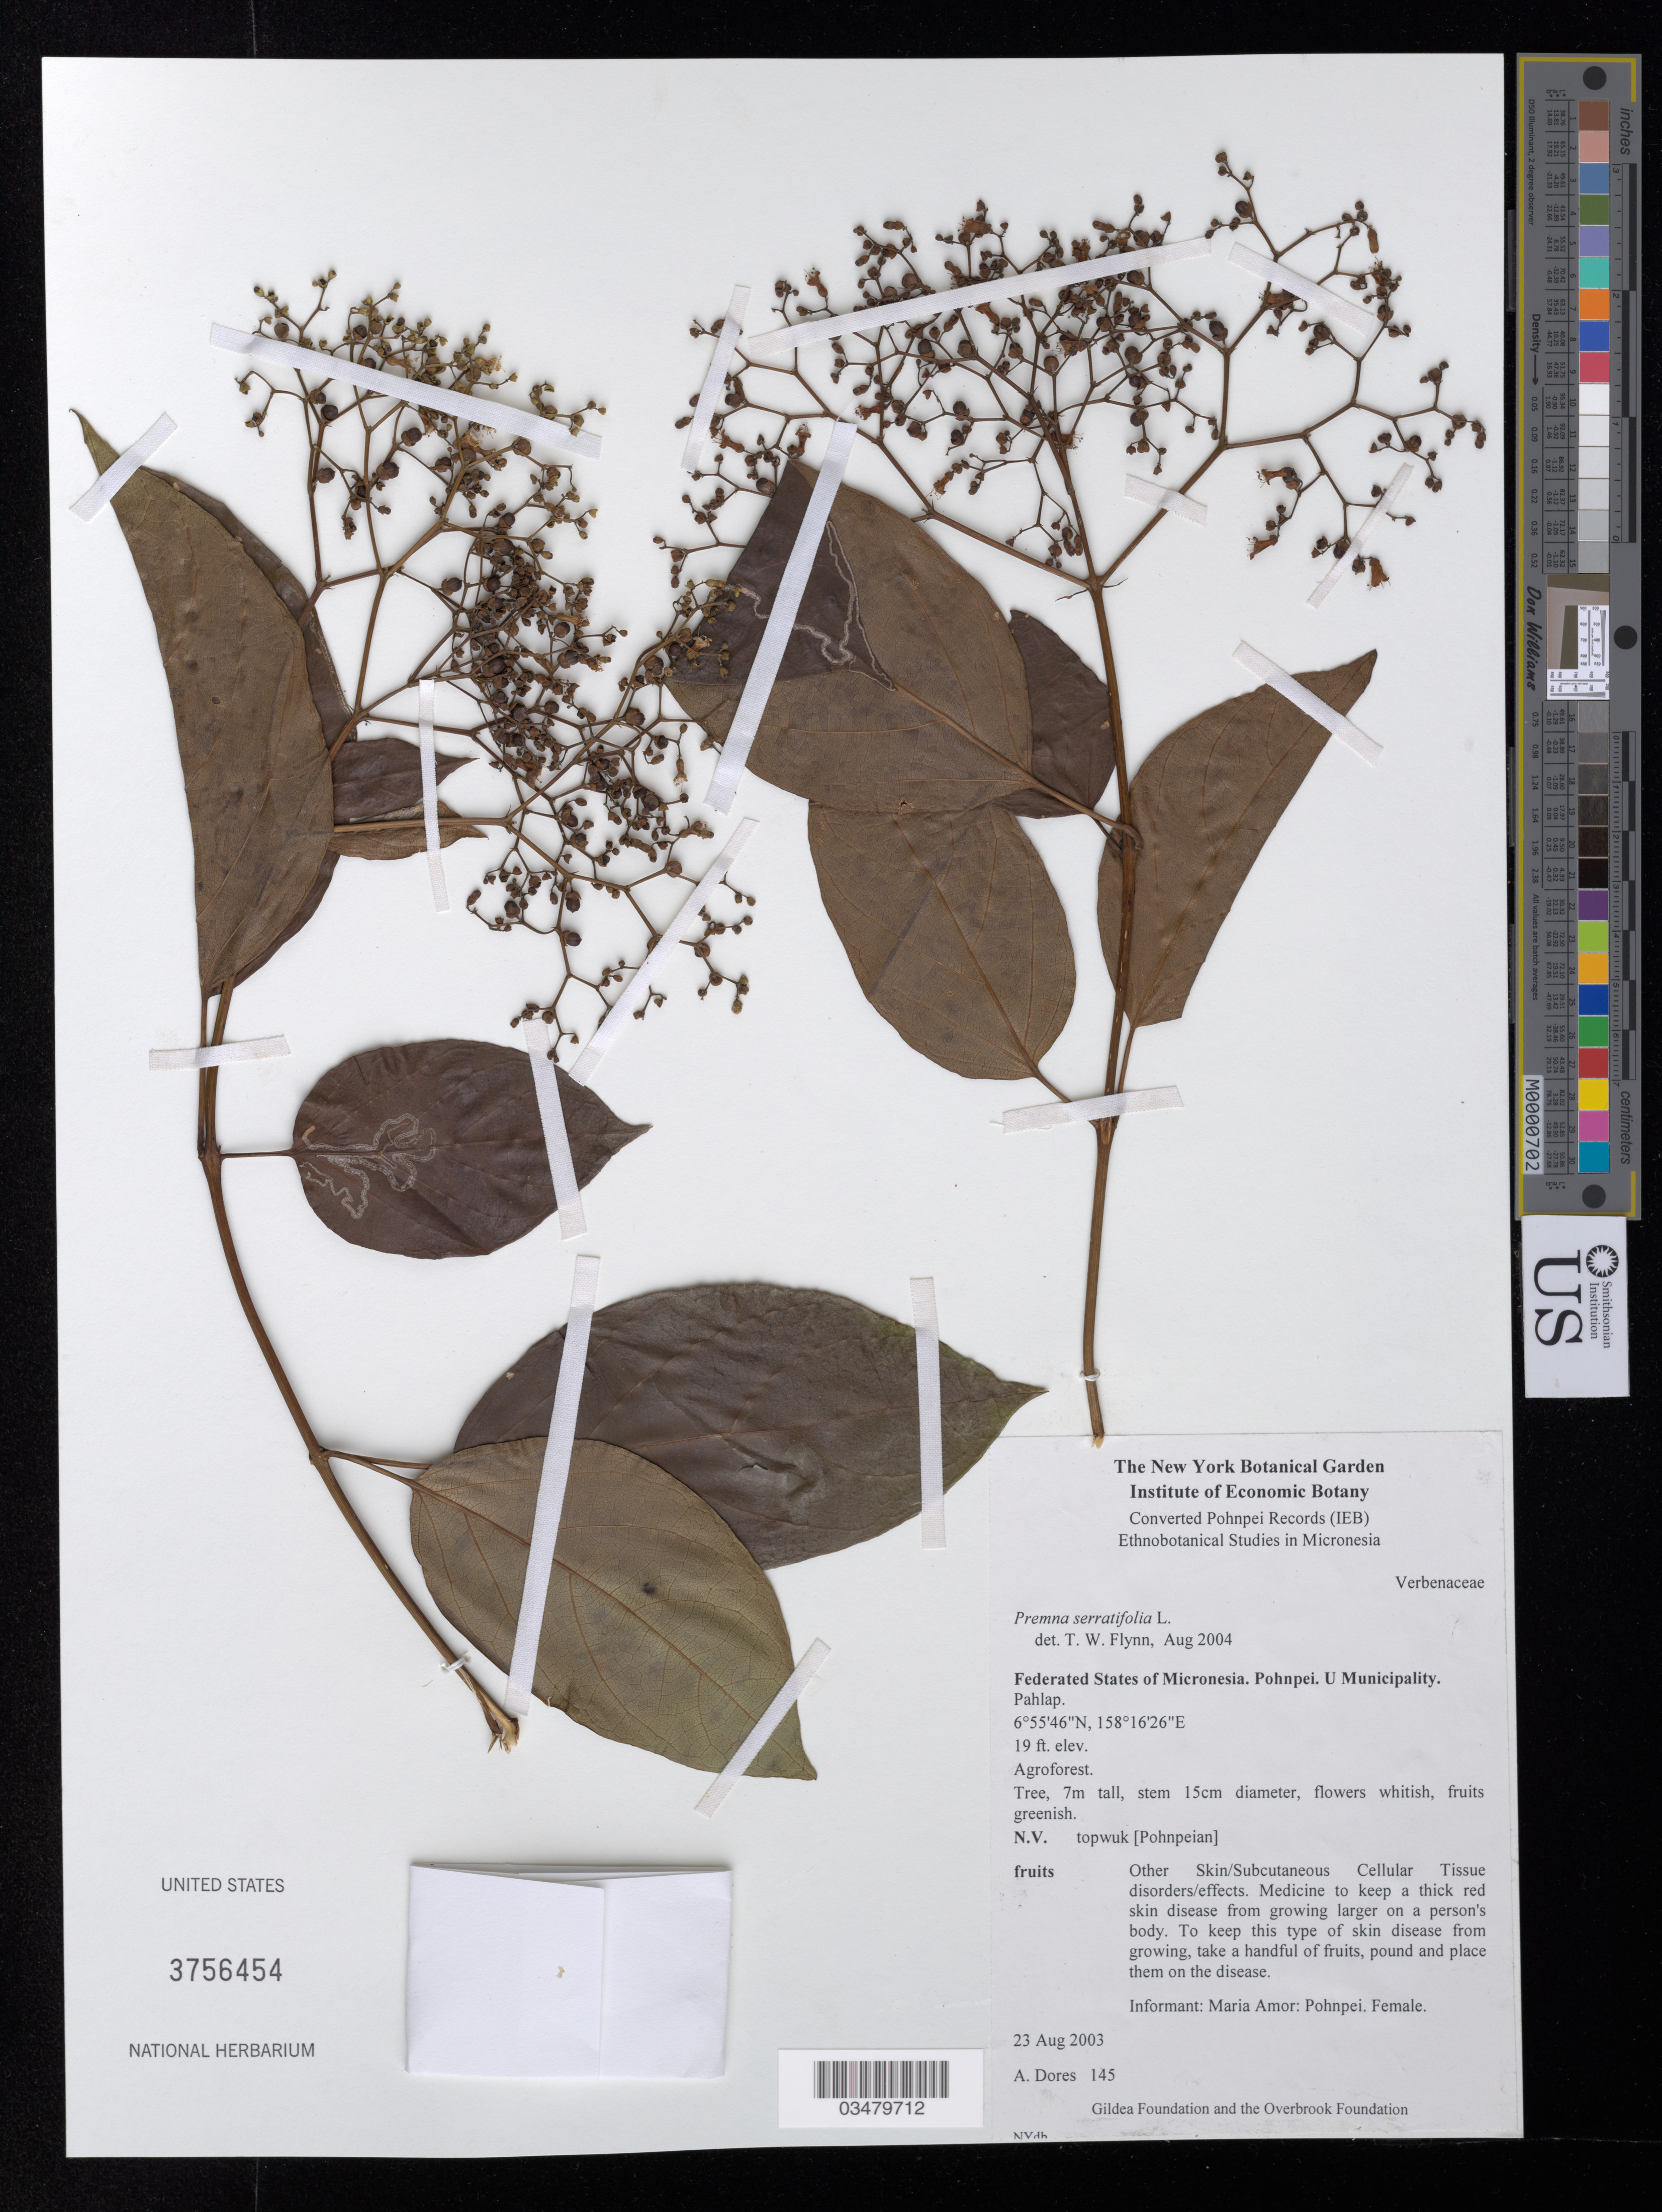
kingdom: Plantae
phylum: Tracheophyta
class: Magnoliopsida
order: Lamiales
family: Lamiaceae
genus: Premna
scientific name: Premna serratifolia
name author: L.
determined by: Flynn, T. W.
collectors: A. Dores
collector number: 145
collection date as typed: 23 August 2003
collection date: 2003-08-23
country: Micronesia, Federated States of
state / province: Pohnpei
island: Pohnpei [Ponape]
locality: U. Municipality. Pahlap, agroforest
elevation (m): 6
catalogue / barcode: US 3756454